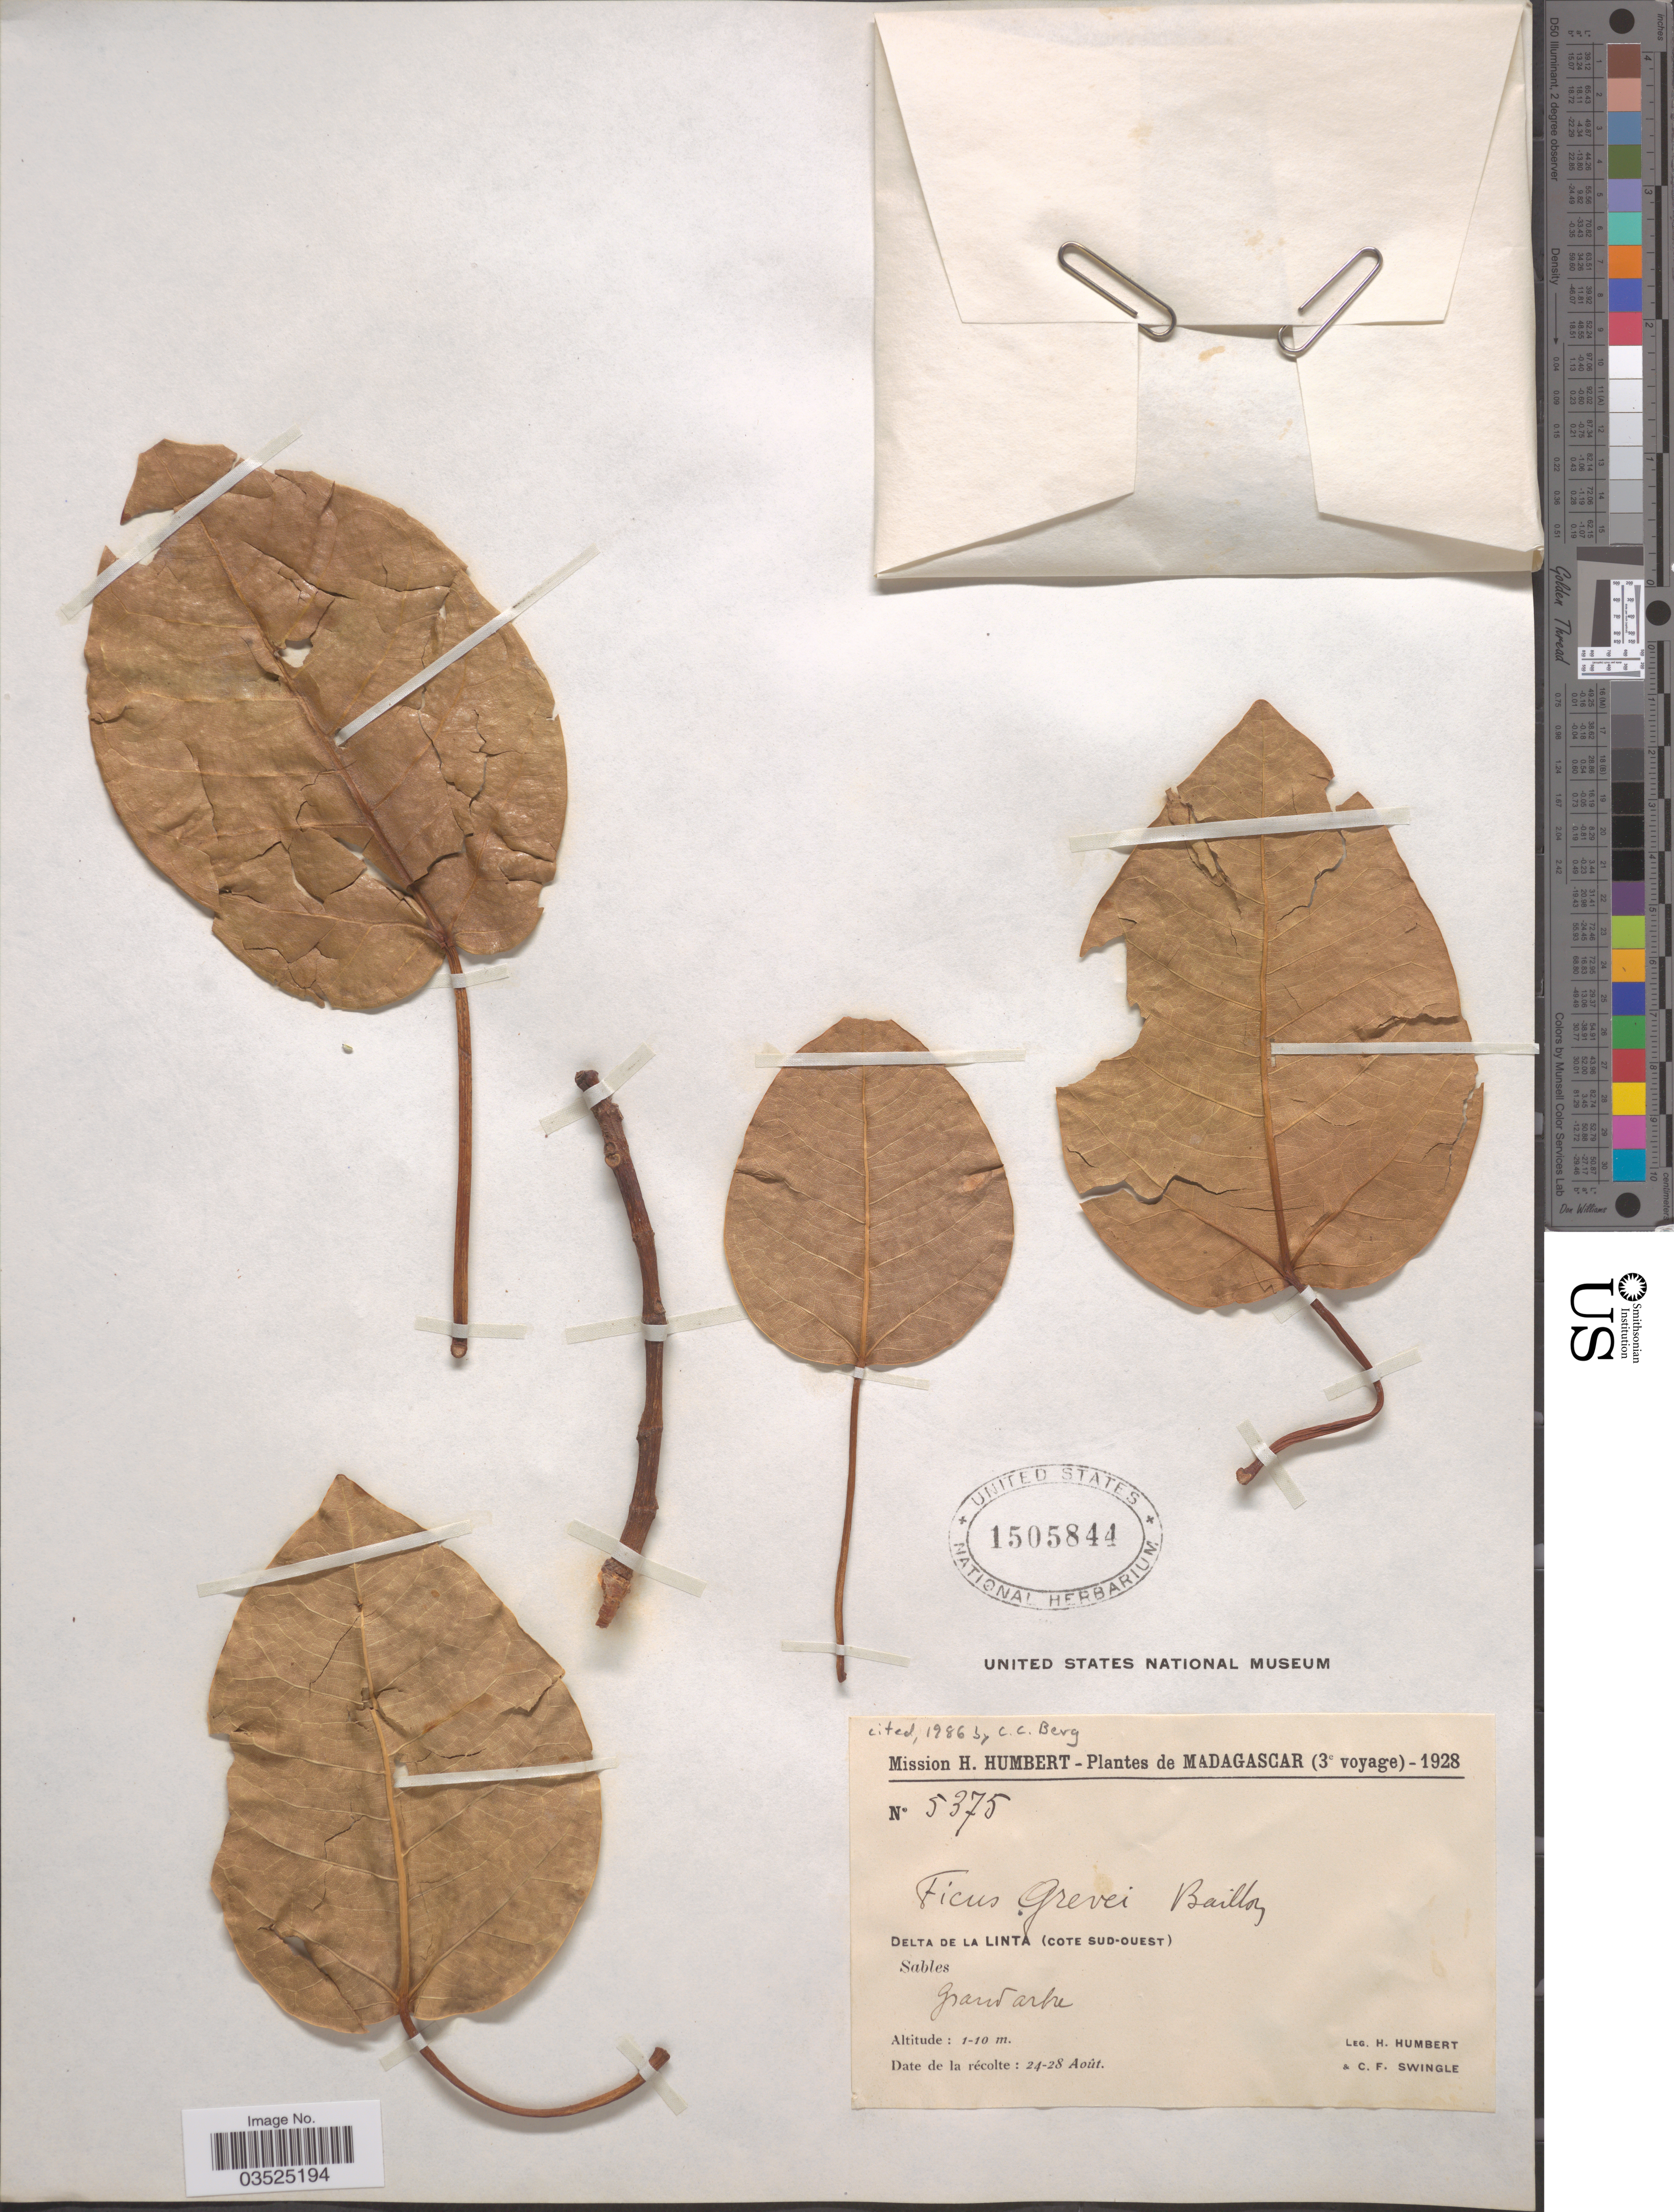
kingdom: Plantae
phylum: Tracheophyta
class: Magnoliopsida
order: Rosales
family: Moraceae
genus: Ficus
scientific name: Ficus grevei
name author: Baill.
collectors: H. Humbert & C. Swingle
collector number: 5375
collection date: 1928-08-24/1928-08-28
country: Madagascar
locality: Delta de la Linta (Cote Sud-Ouest). Grand arbre?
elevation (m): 1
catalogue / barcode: US 1505844